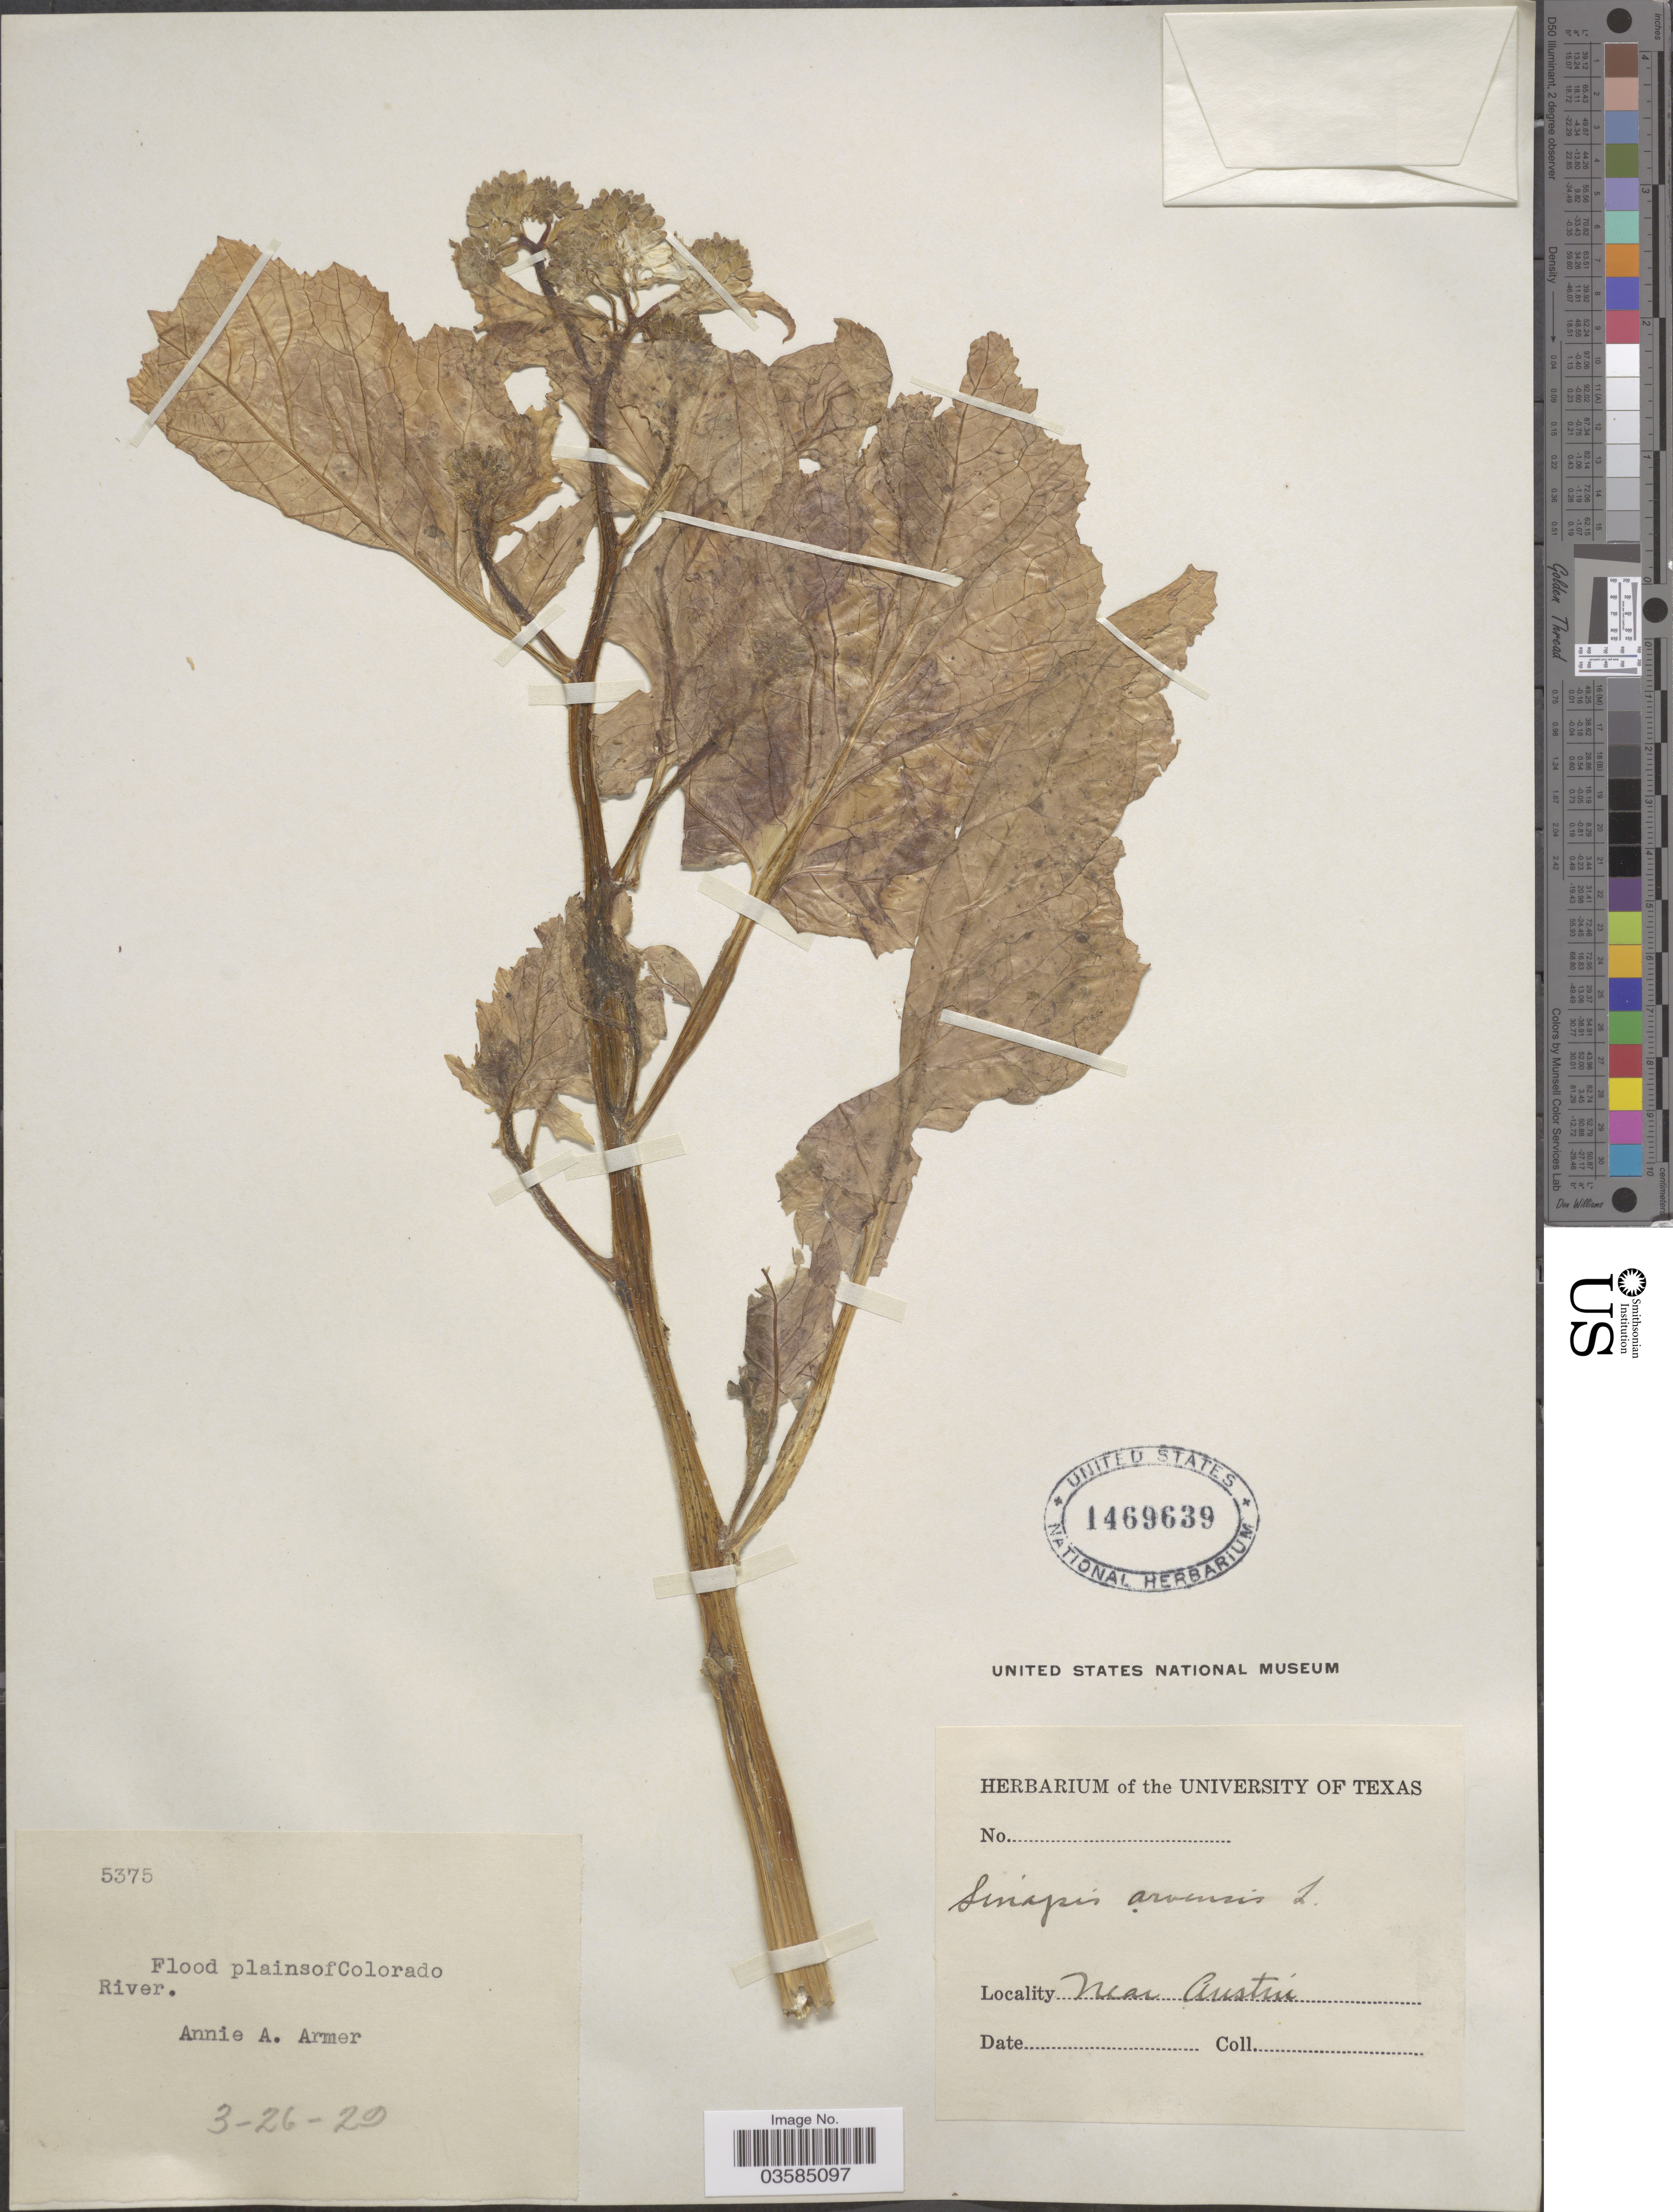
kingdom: Plantae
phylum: Tracheophyta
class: Magnoliopsida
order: Brassicales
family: Brassicaceae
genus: Brassica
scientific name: Brassica kaber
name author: (DC.) L.C. Wheeler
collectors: A. Armer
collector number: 5375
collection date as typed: Transcribed d/m/y: 26/3/29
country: United States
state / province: Texas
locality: Flood plainsofColorado river. Near Austin.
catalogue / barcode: US 1469639